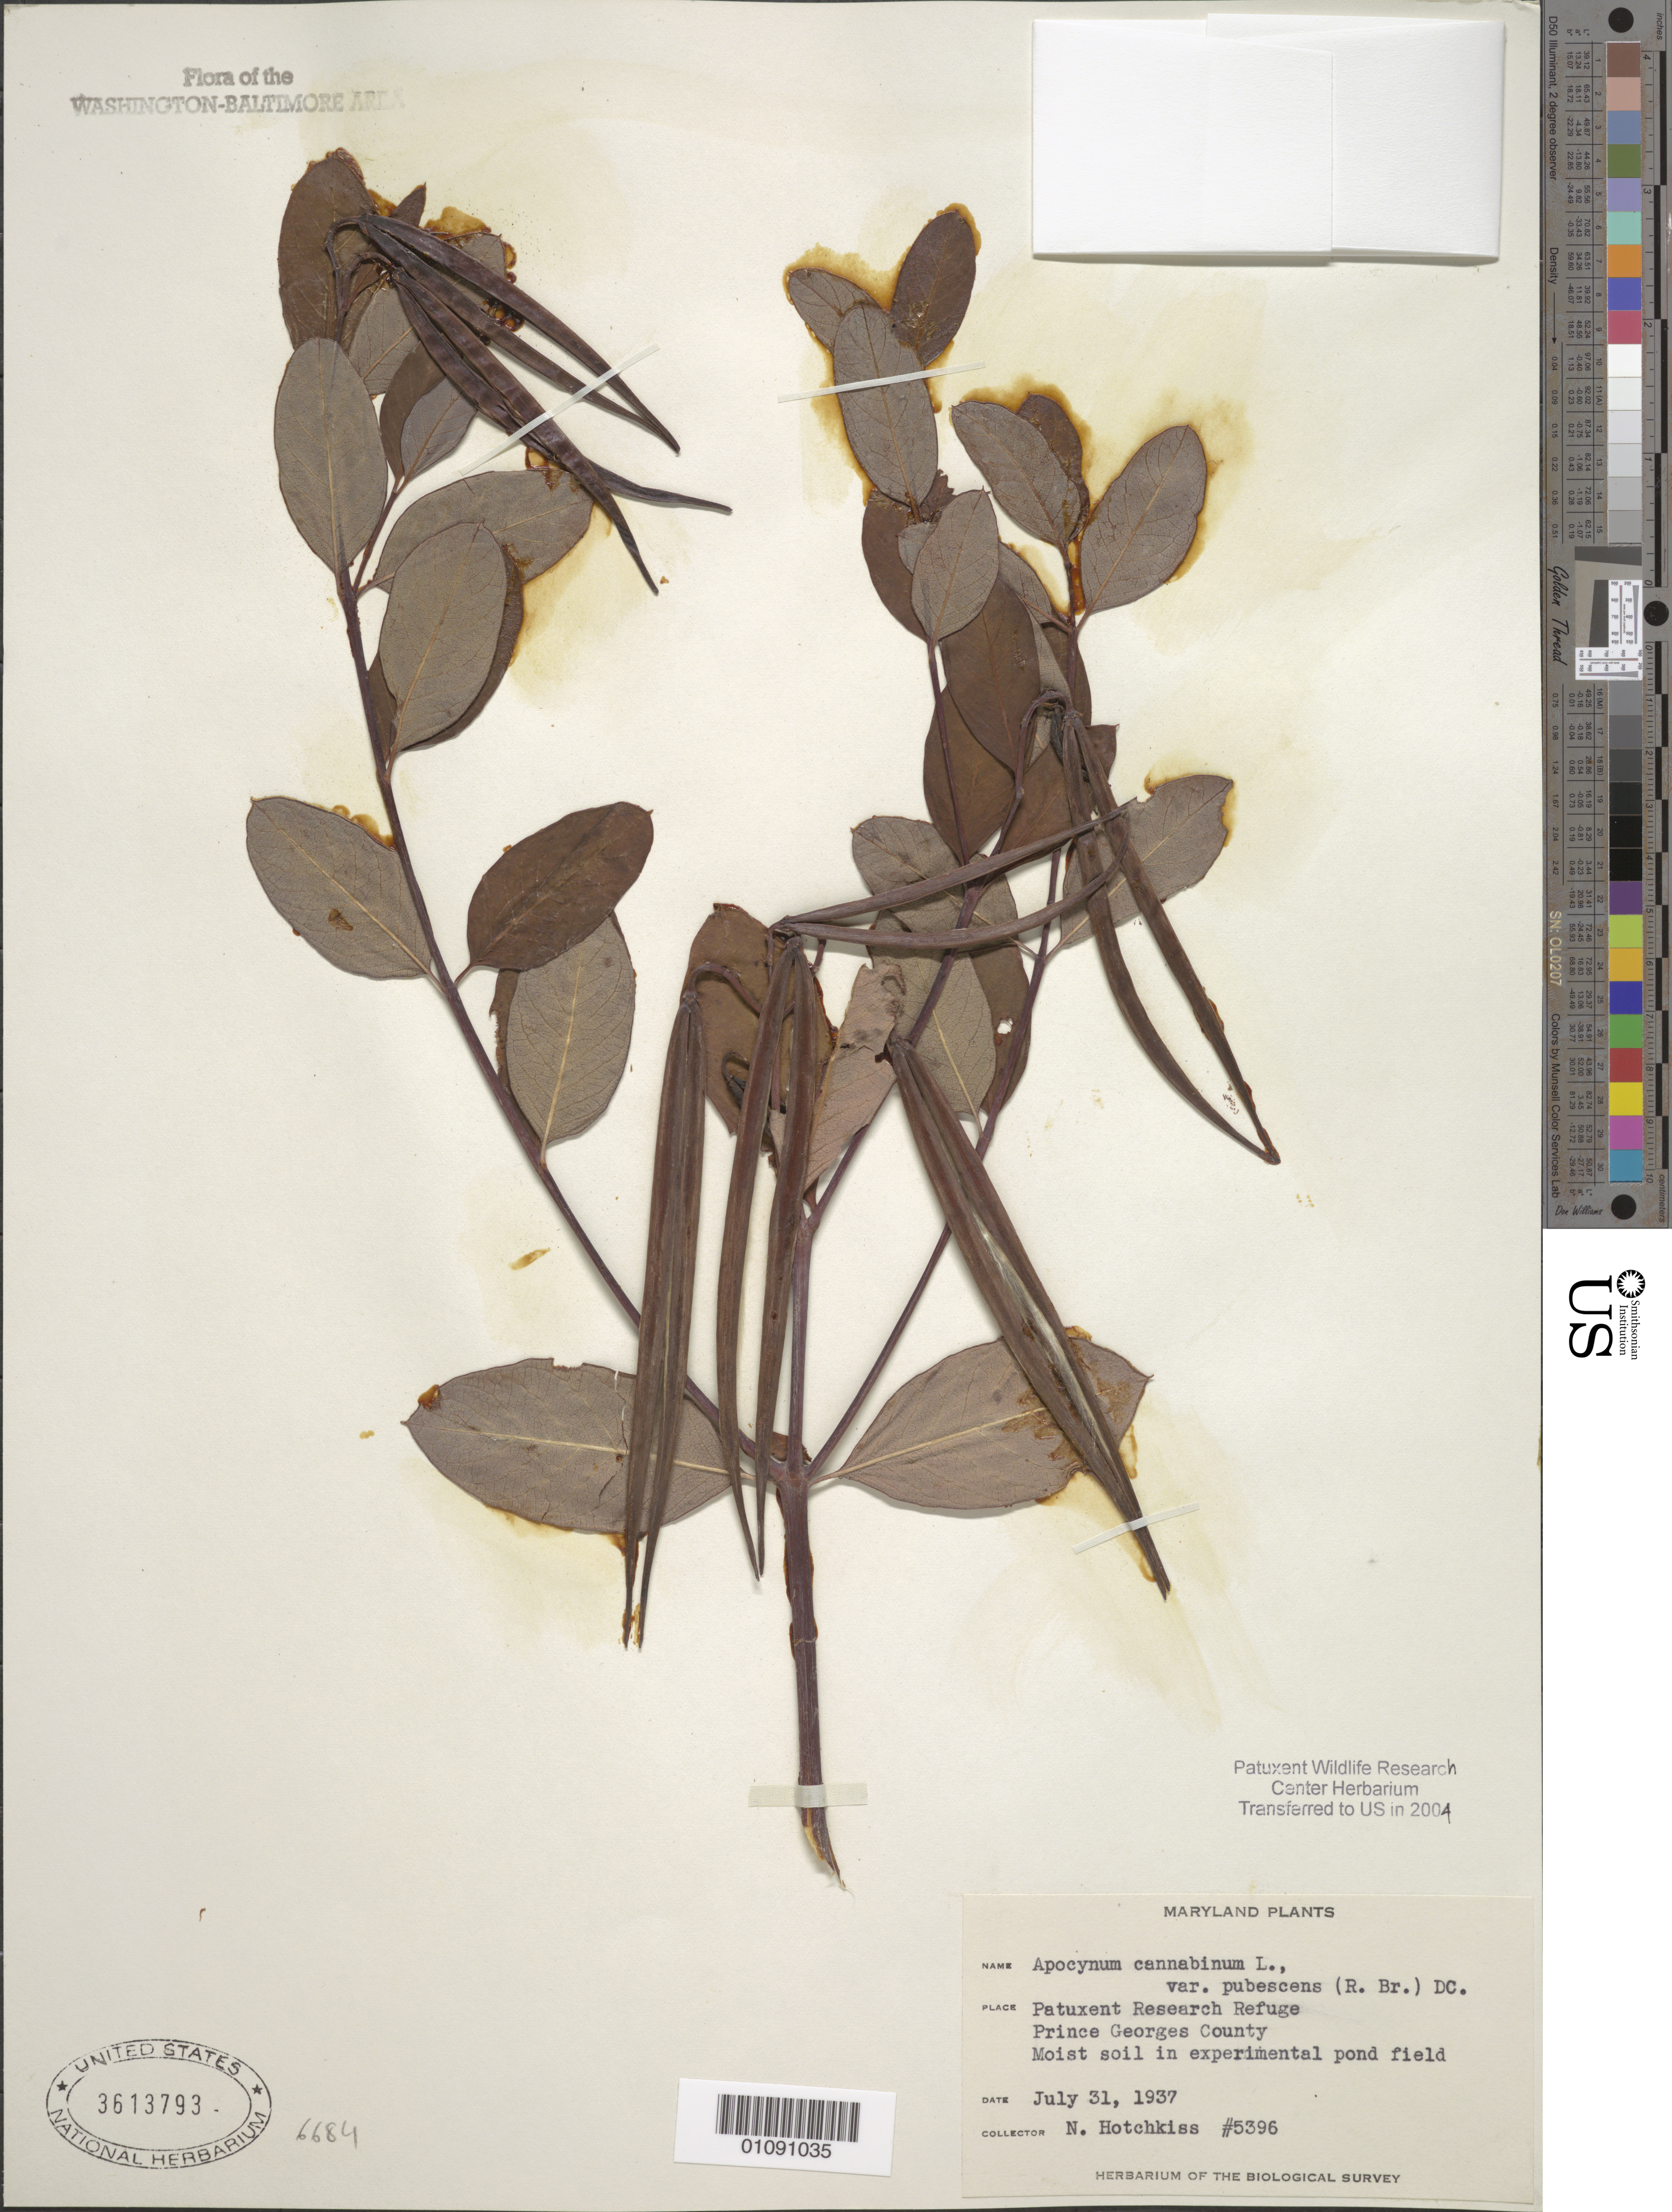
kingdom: Plantae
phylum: Tracheophyta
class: Magnoliopsida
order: Gentianales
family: Apocynaceae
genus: Apocynum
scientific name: Apocynum cannabinum var. pubescens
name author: (Mitch. ex R. Br.) A. DC.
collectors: N. Hotchkiss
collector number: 5396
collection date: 1937-07-31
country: United States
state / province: Maryland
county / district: Prince George's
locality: Patuxent Wildlife Refuge.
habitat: Moist soil in experimental pond field.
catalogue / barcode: US 3613793